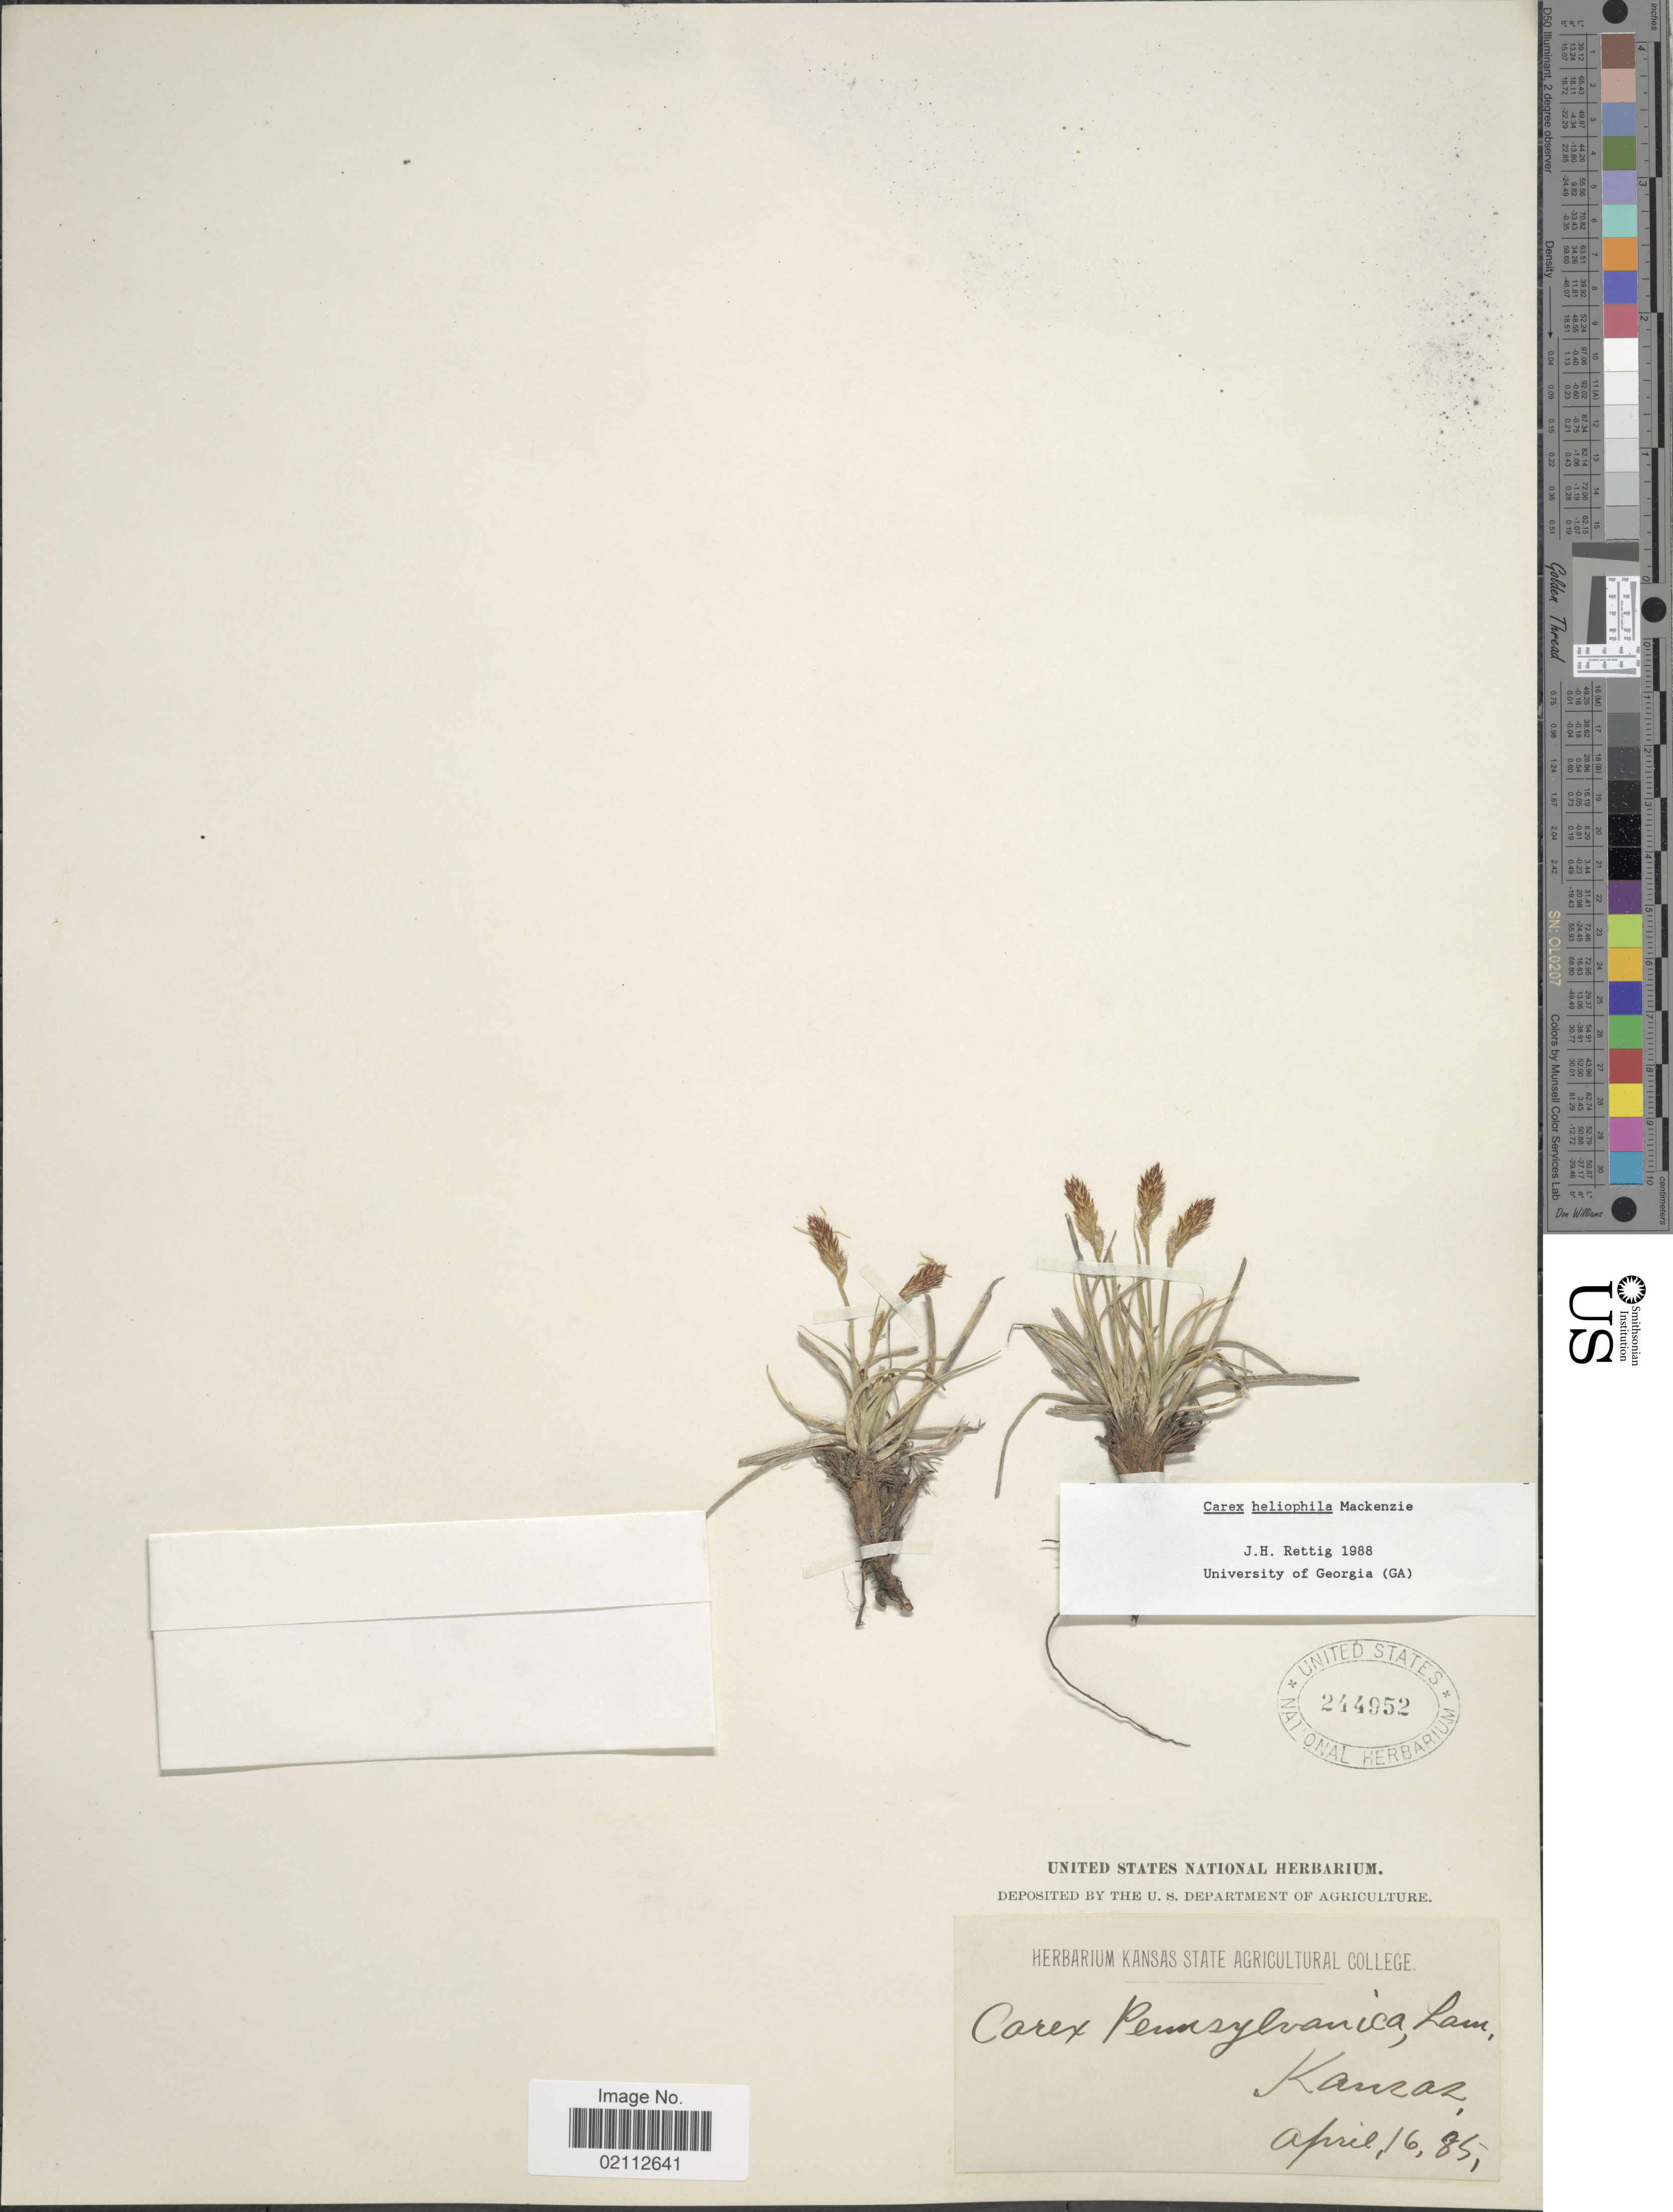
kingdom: Plantae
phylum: Tracheophyta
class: Liliopsida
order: Poales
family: Cyperaceae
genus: Carex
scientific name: Carex heliophila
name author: Mack.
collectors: ex herb. Kansas State Agricultural College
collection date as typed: Transcribed d/m/y: 16/4/85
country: United States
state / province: Kansas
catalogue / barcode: US 244952